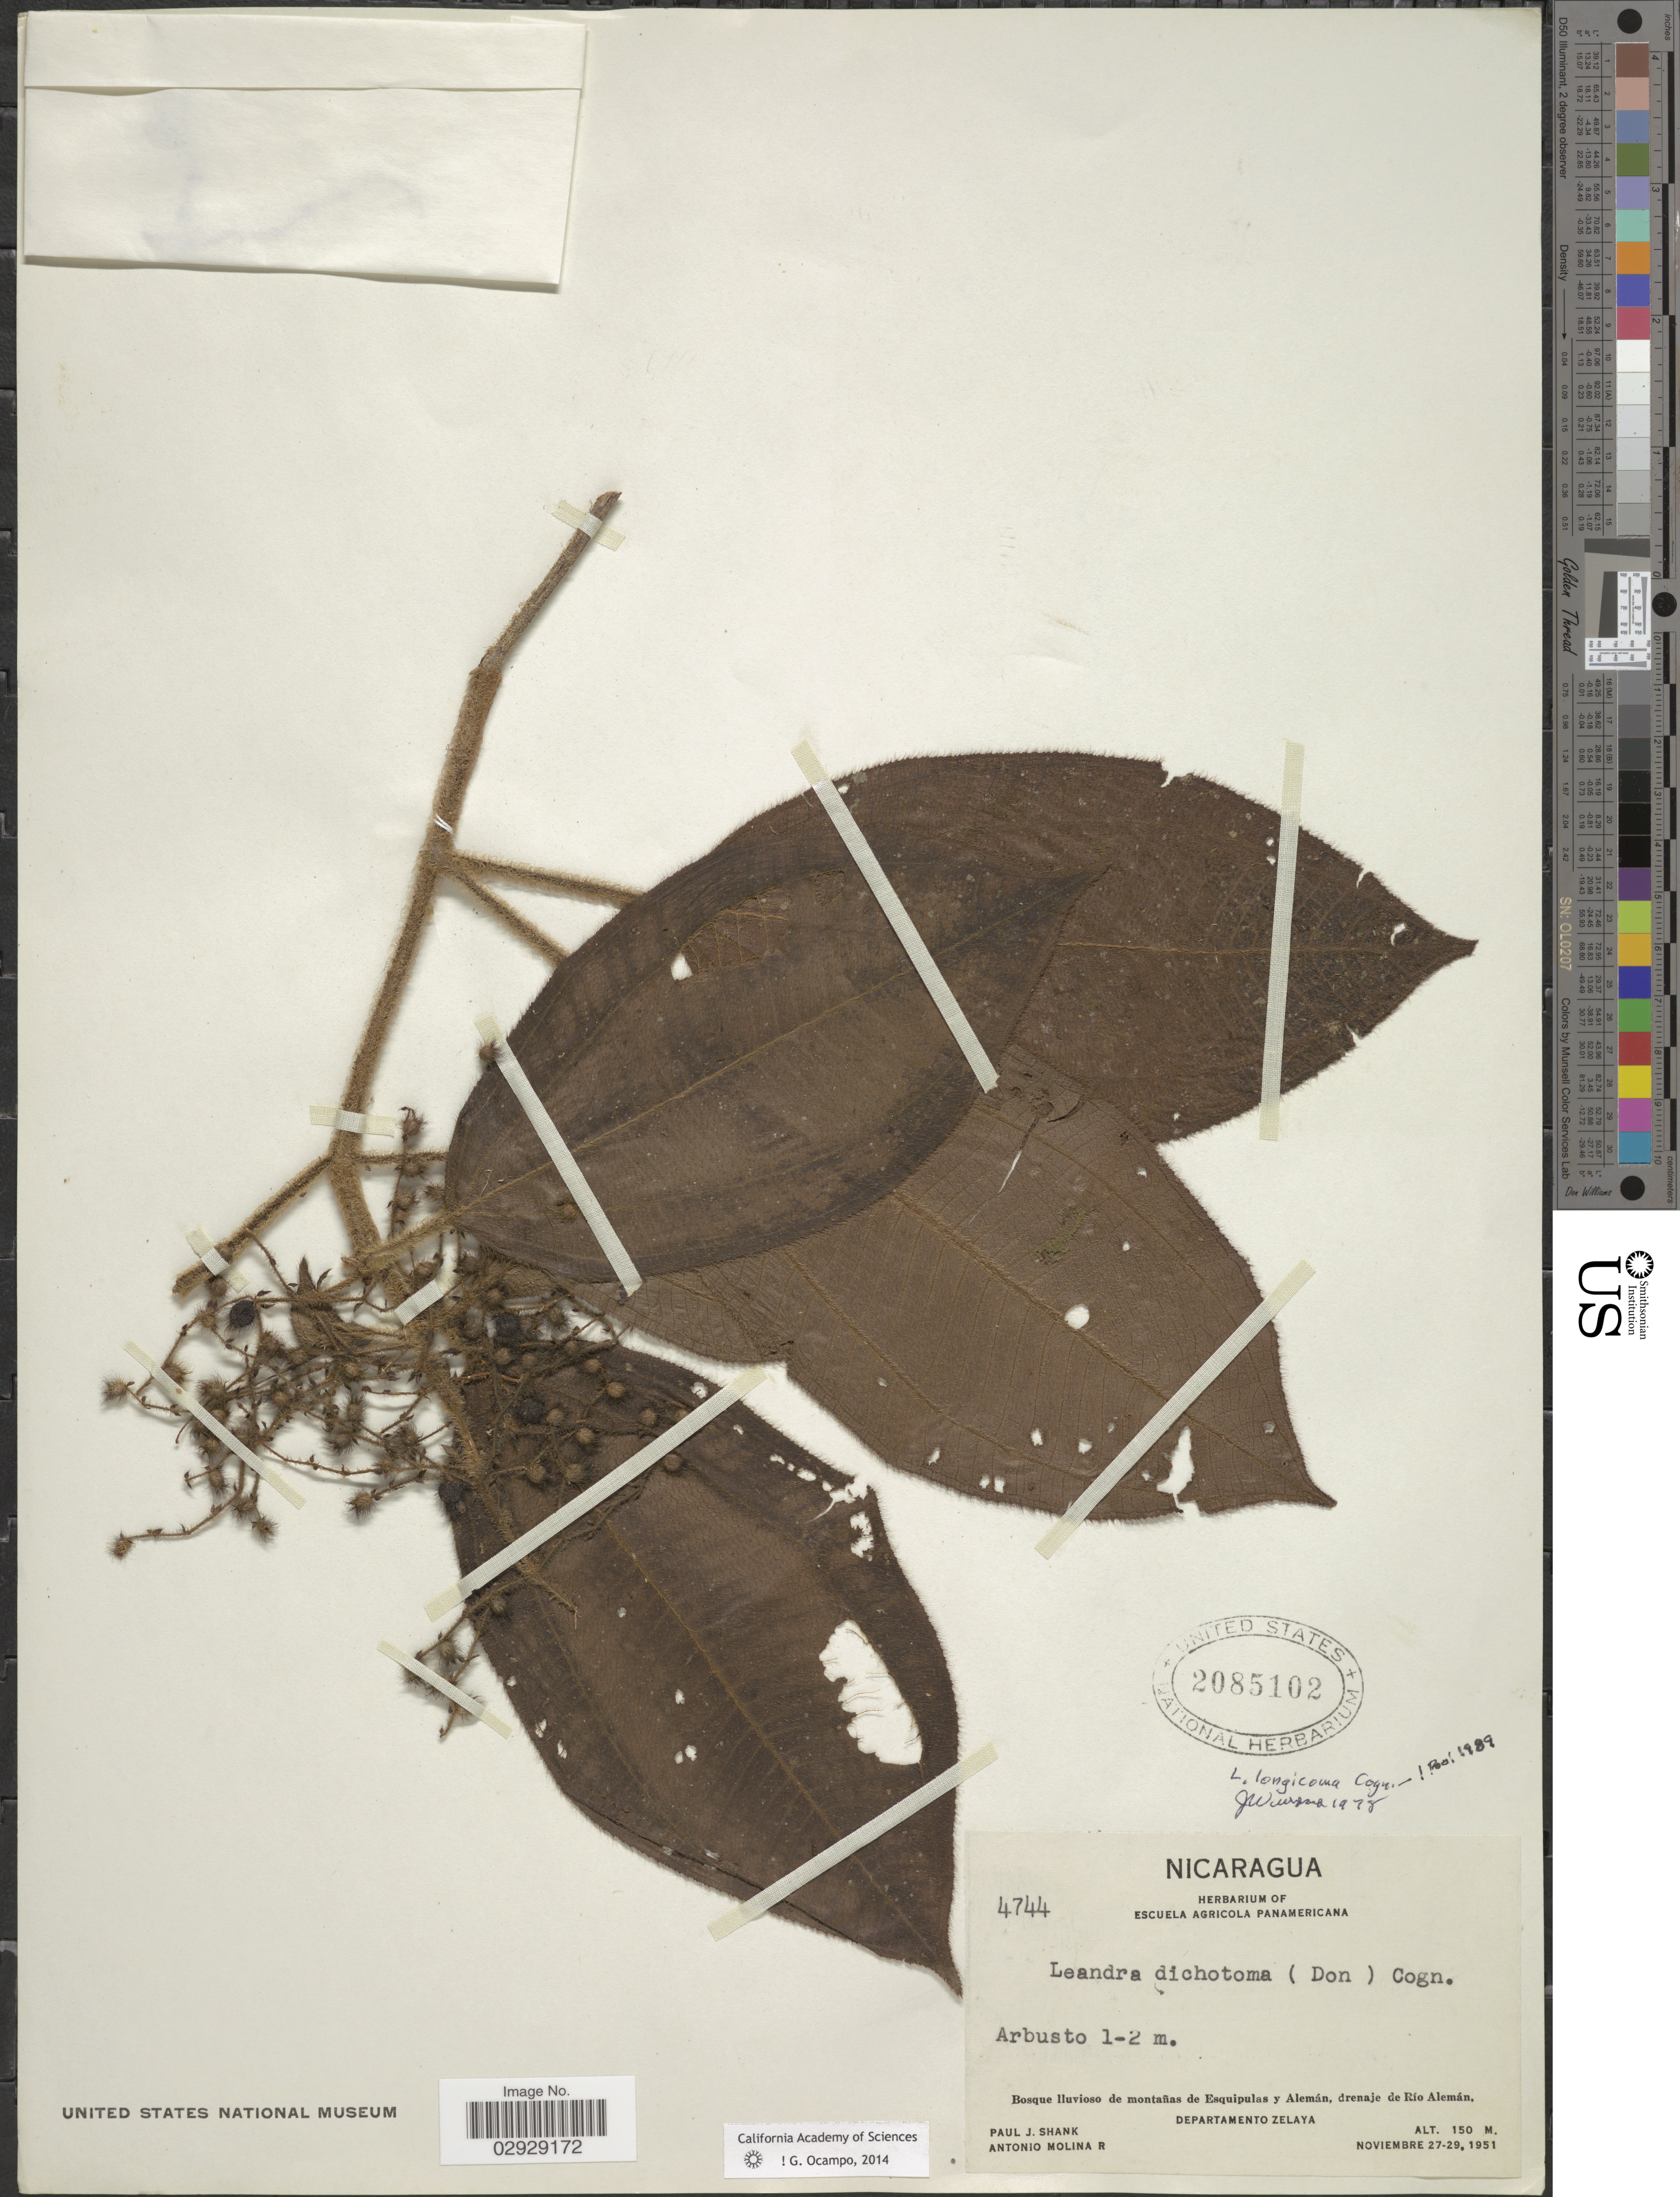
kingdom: Plantae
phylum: Tracheophyta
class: Magnoliopsida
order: Myrtales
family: Melastomataceae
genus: Leandra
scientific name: Leandra longicoma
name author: Cogn.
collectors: P. J. Shank & A. Molina R.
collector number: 4744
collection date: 1951-11-27/1951-11-29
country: Nicaragua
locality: Bosque lluvioso de montañas de Esquipulas y Alemán, drenaje de Río Alemán. Departamento Zelaya.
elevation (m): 150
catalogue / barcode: US 2085102